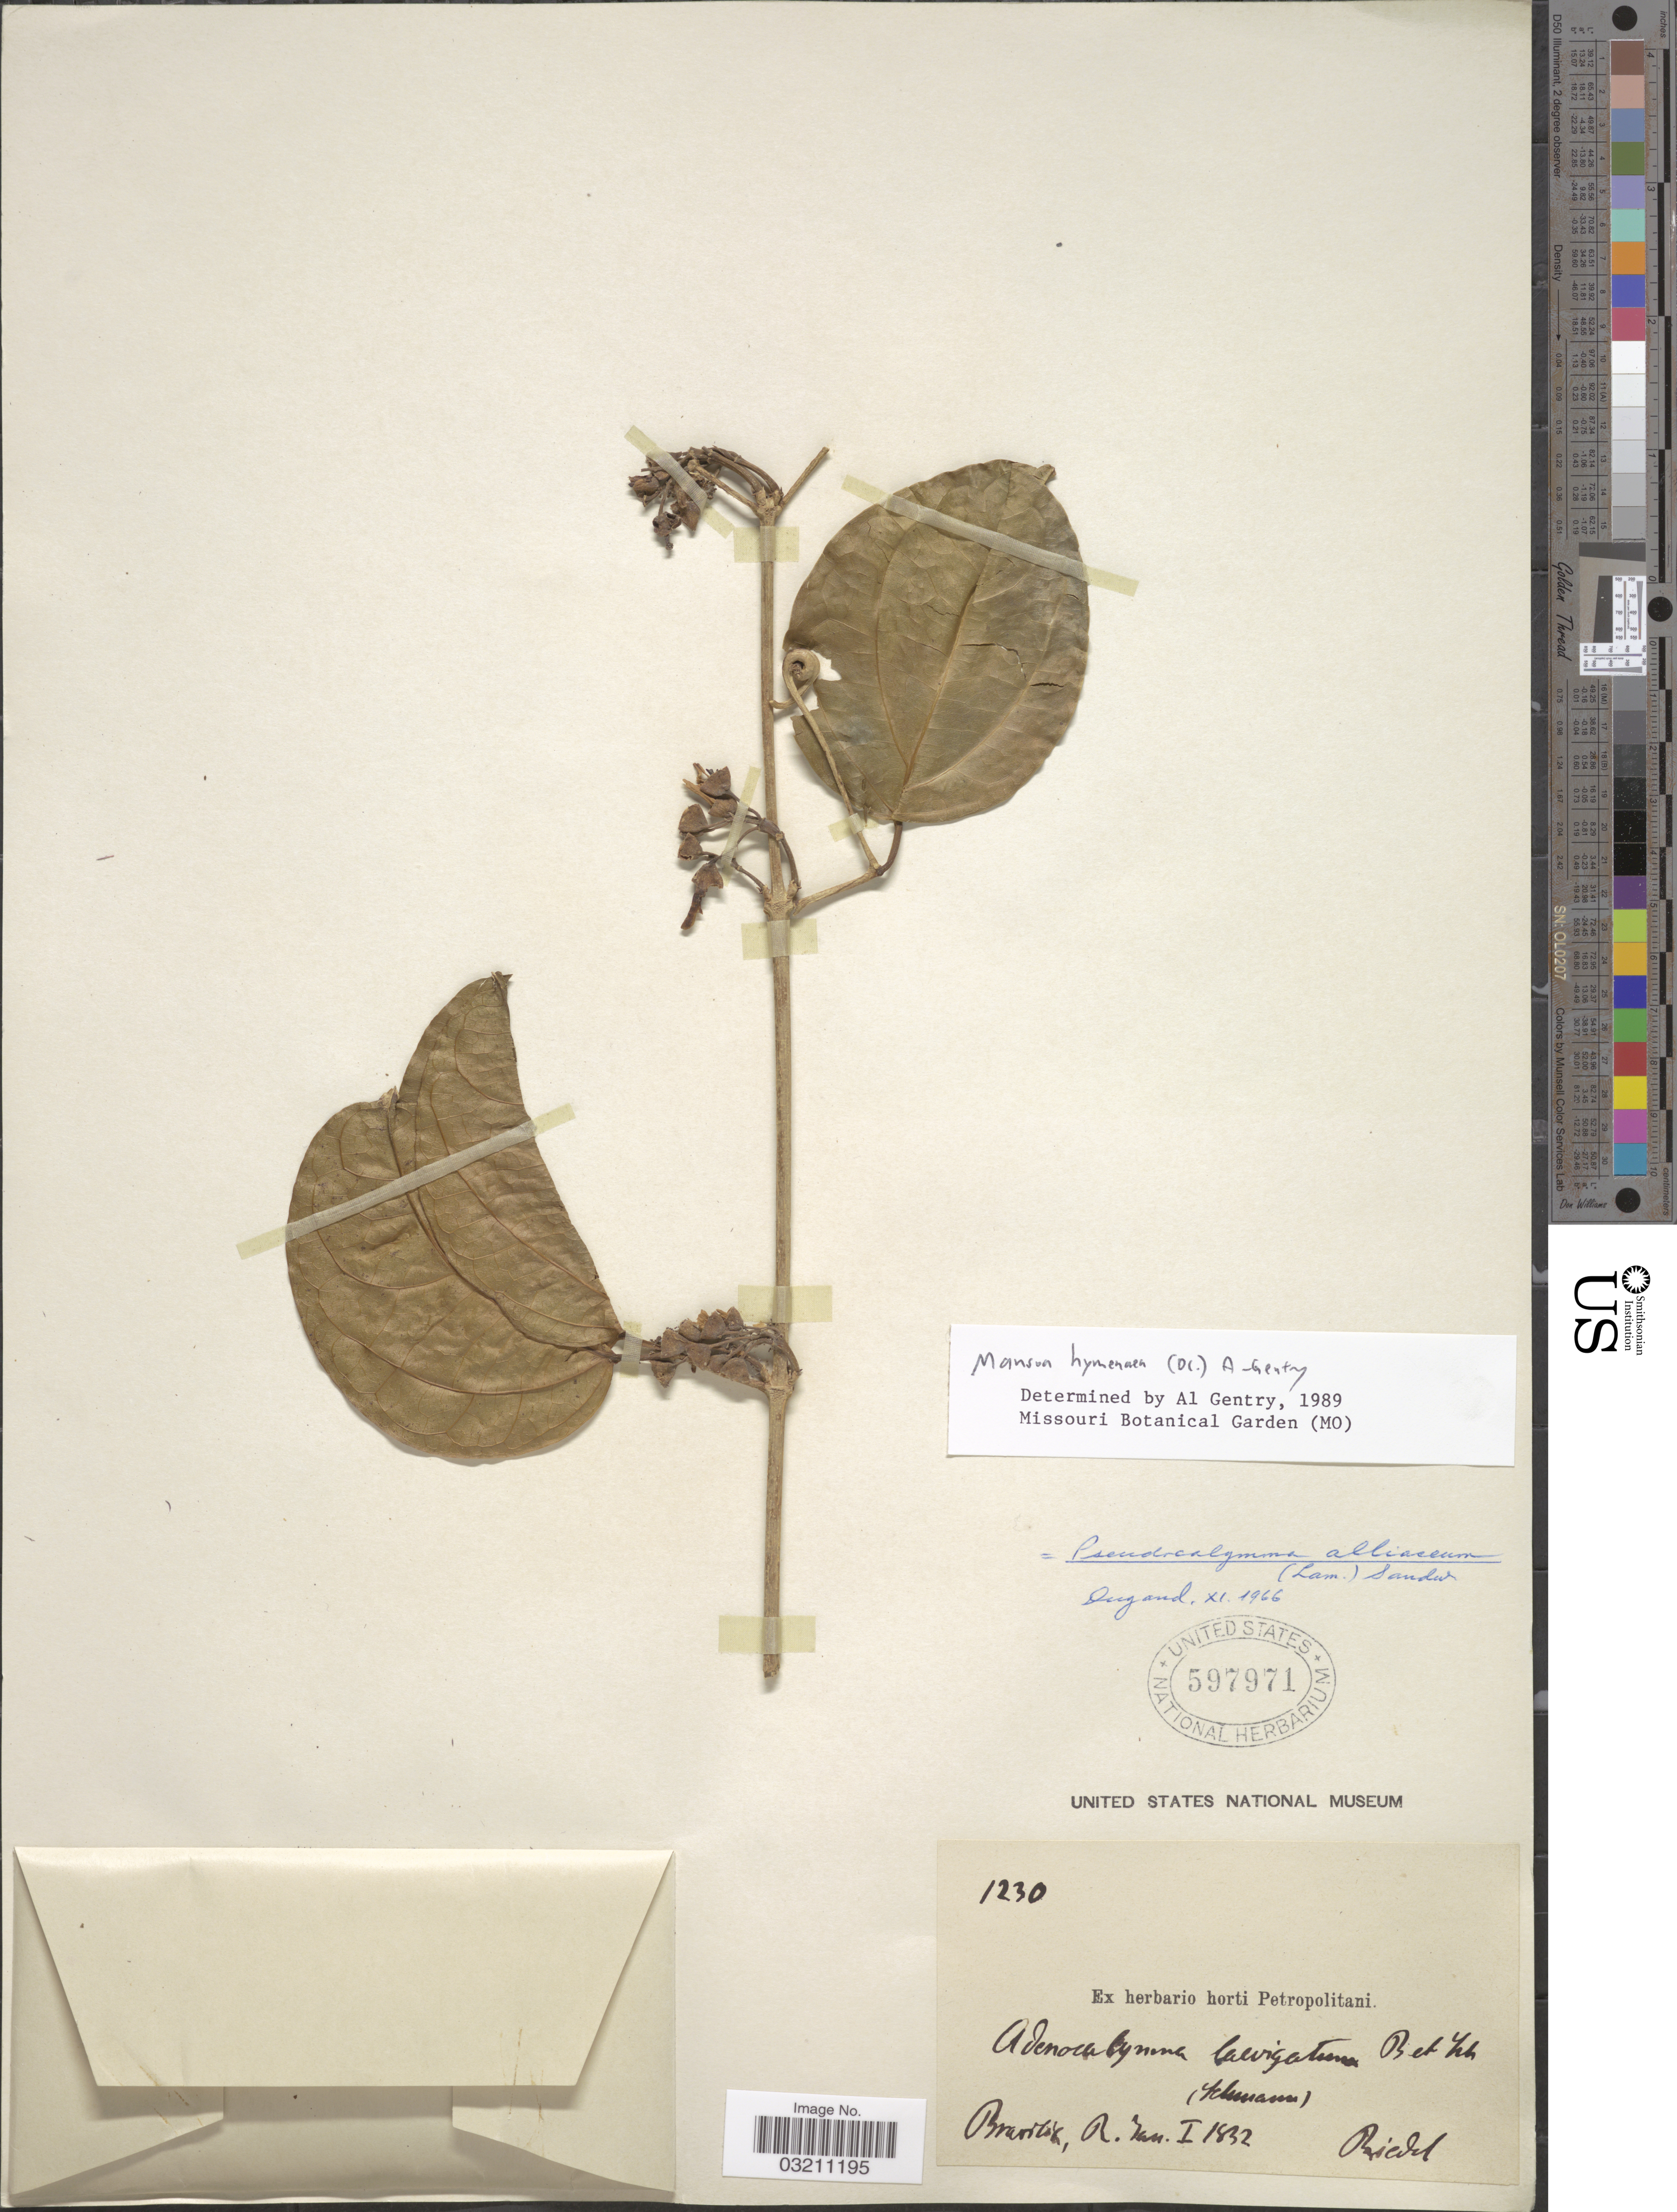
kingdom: Plantae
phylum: Tracheophyta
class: Magnoliopsida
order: Lamiales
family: Bignoniaceae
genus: Mansoa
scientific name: Mansoa hymenaea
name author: (DC.) A.H. Gentry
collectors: Riedel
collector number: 1230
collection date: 1832-01-01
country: Brazil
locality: Brasilia, R. Jan. [Rio de Janeiro?]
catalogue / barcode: US 597971